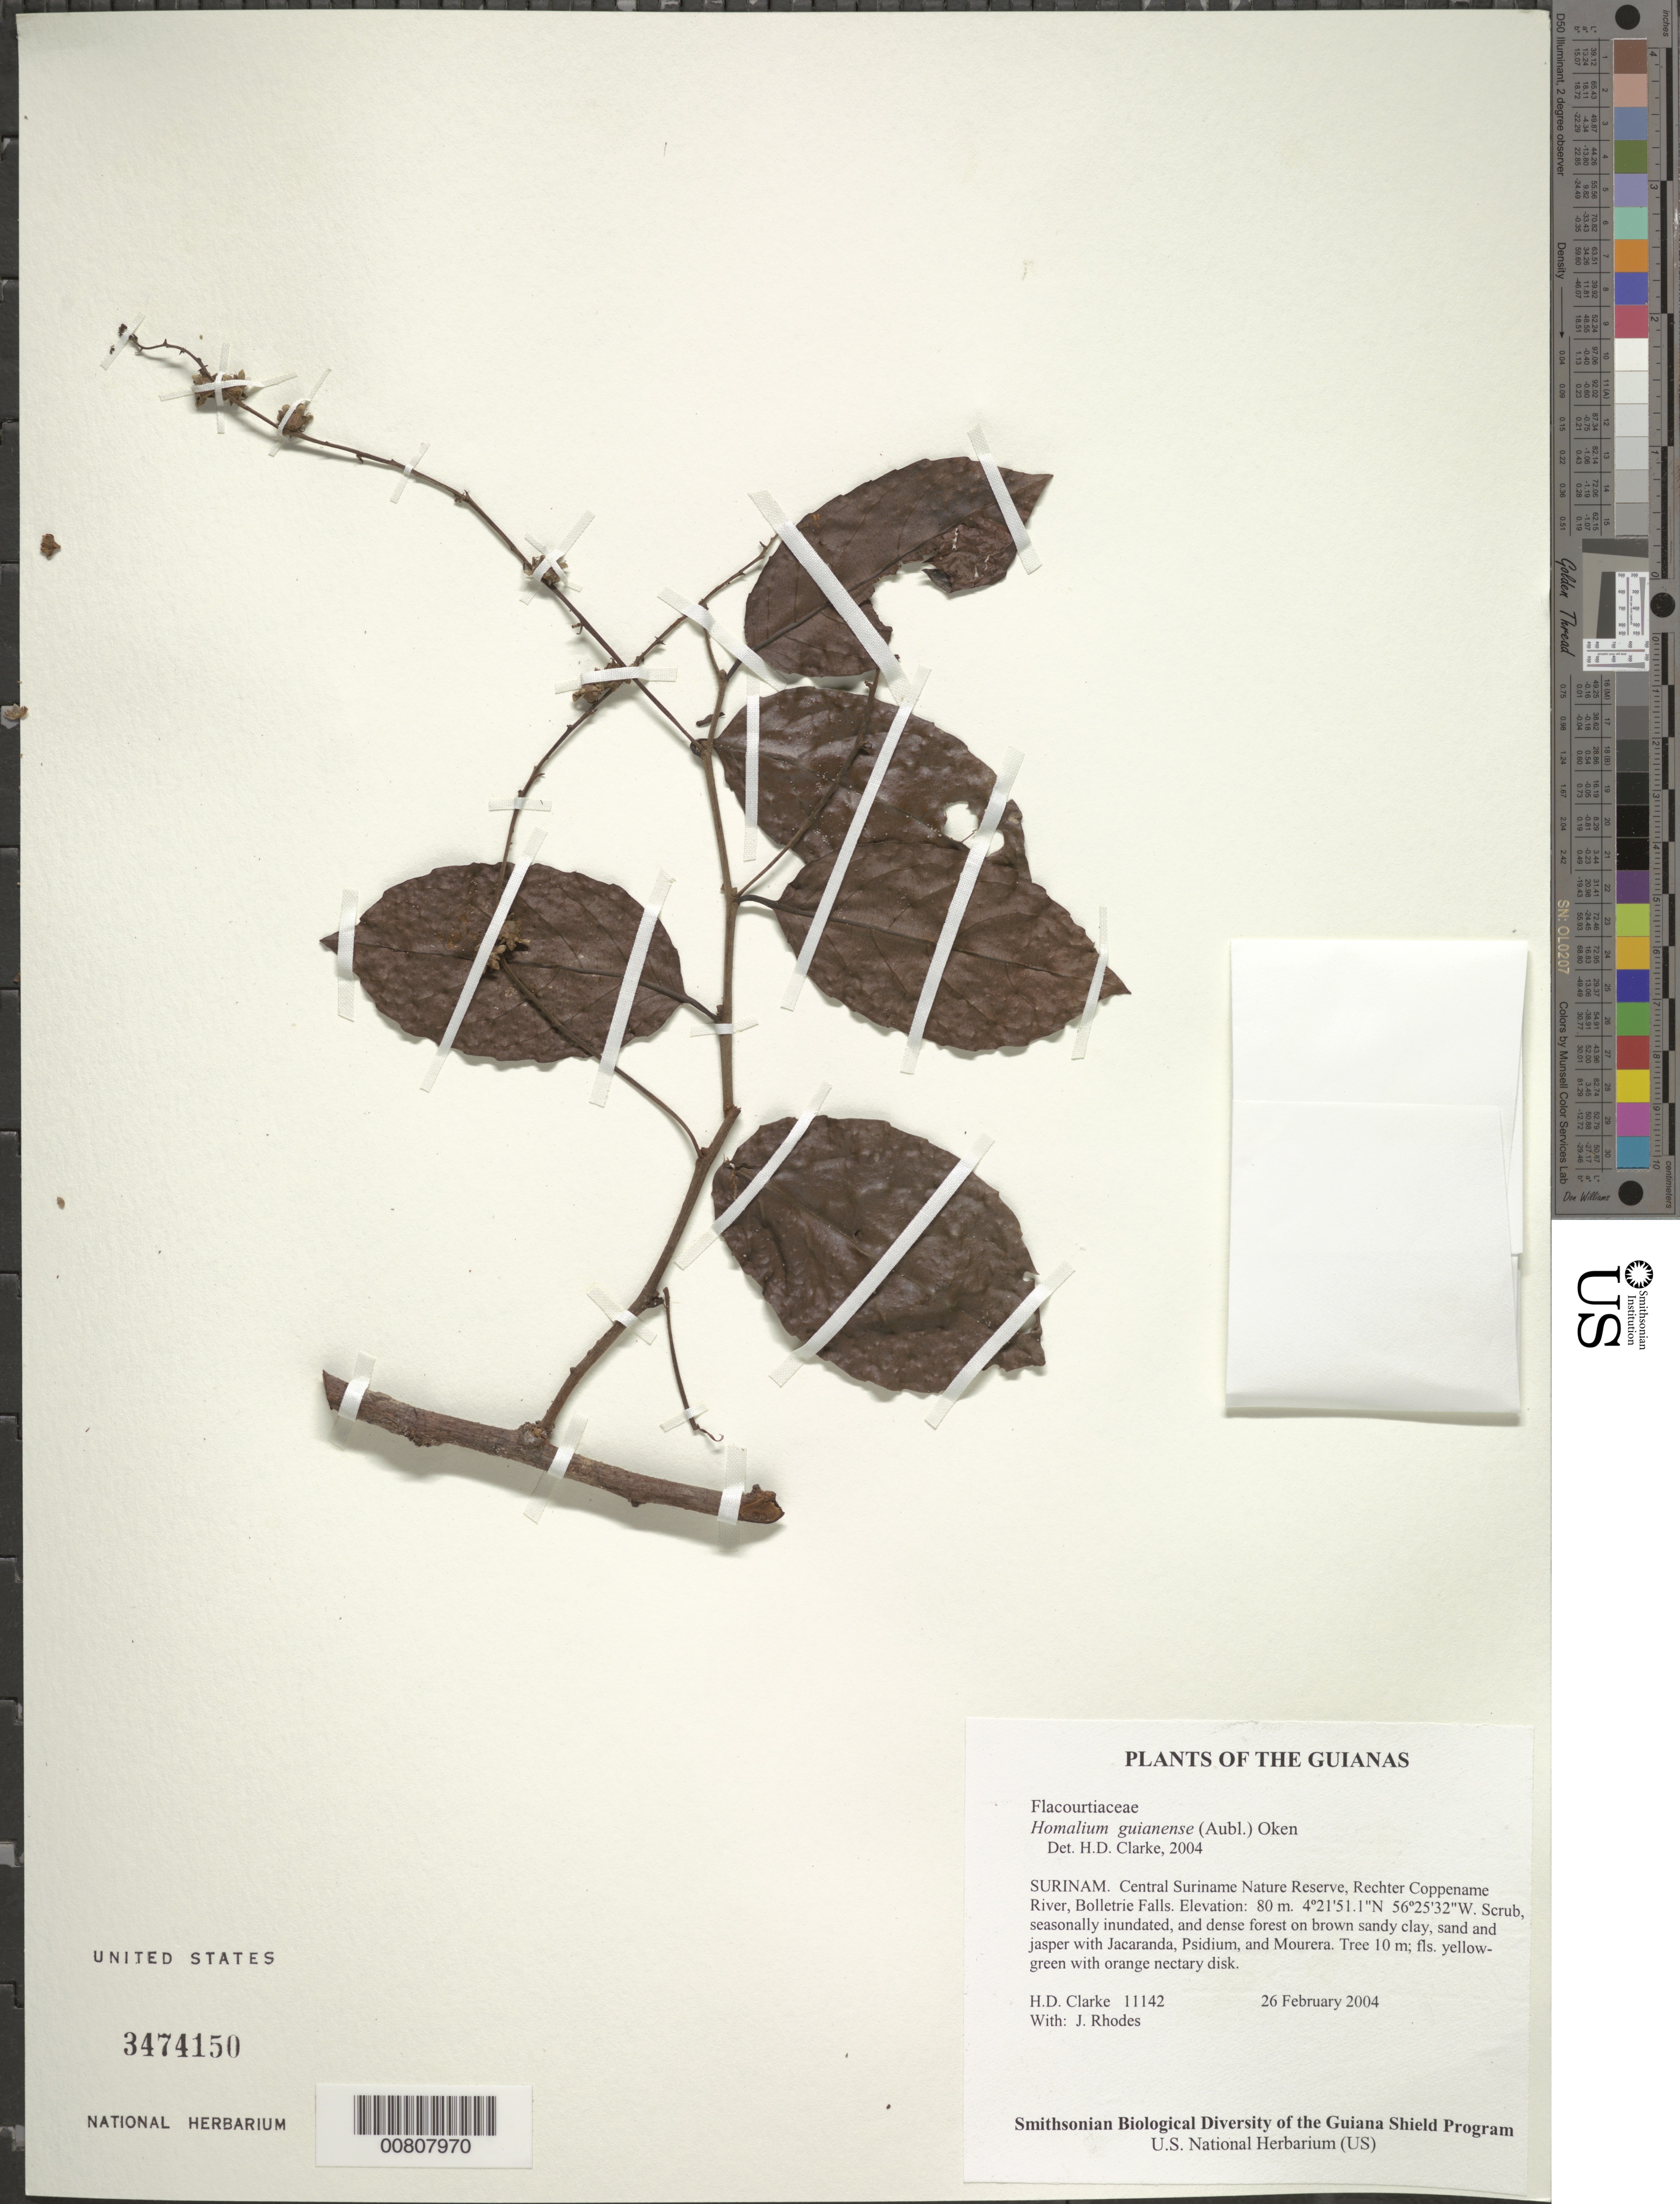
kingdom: Plantae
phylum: Tracheophyta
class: Magnoliopsida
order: Malpighiales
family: Salicaceae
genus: Homalium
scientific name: Homalium guianense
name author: (Aubl.) Oken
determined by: Clarke, H. D., University of North Carolina (Asheville)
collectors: H. D. Clarke & J. Rhodes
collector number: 11142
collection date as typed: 26 February 2004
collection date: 2004-02-26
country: Suriname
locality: Central Suriname Nature Reserve, Rechter Coppename River, Bolletrie Falls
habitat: Scrub, seasonally inundated, and dense forest on brown sandy clay, sand and jasper with Jacaranda, Psidium, and Mourera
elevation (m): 80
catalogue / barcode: US 3474150